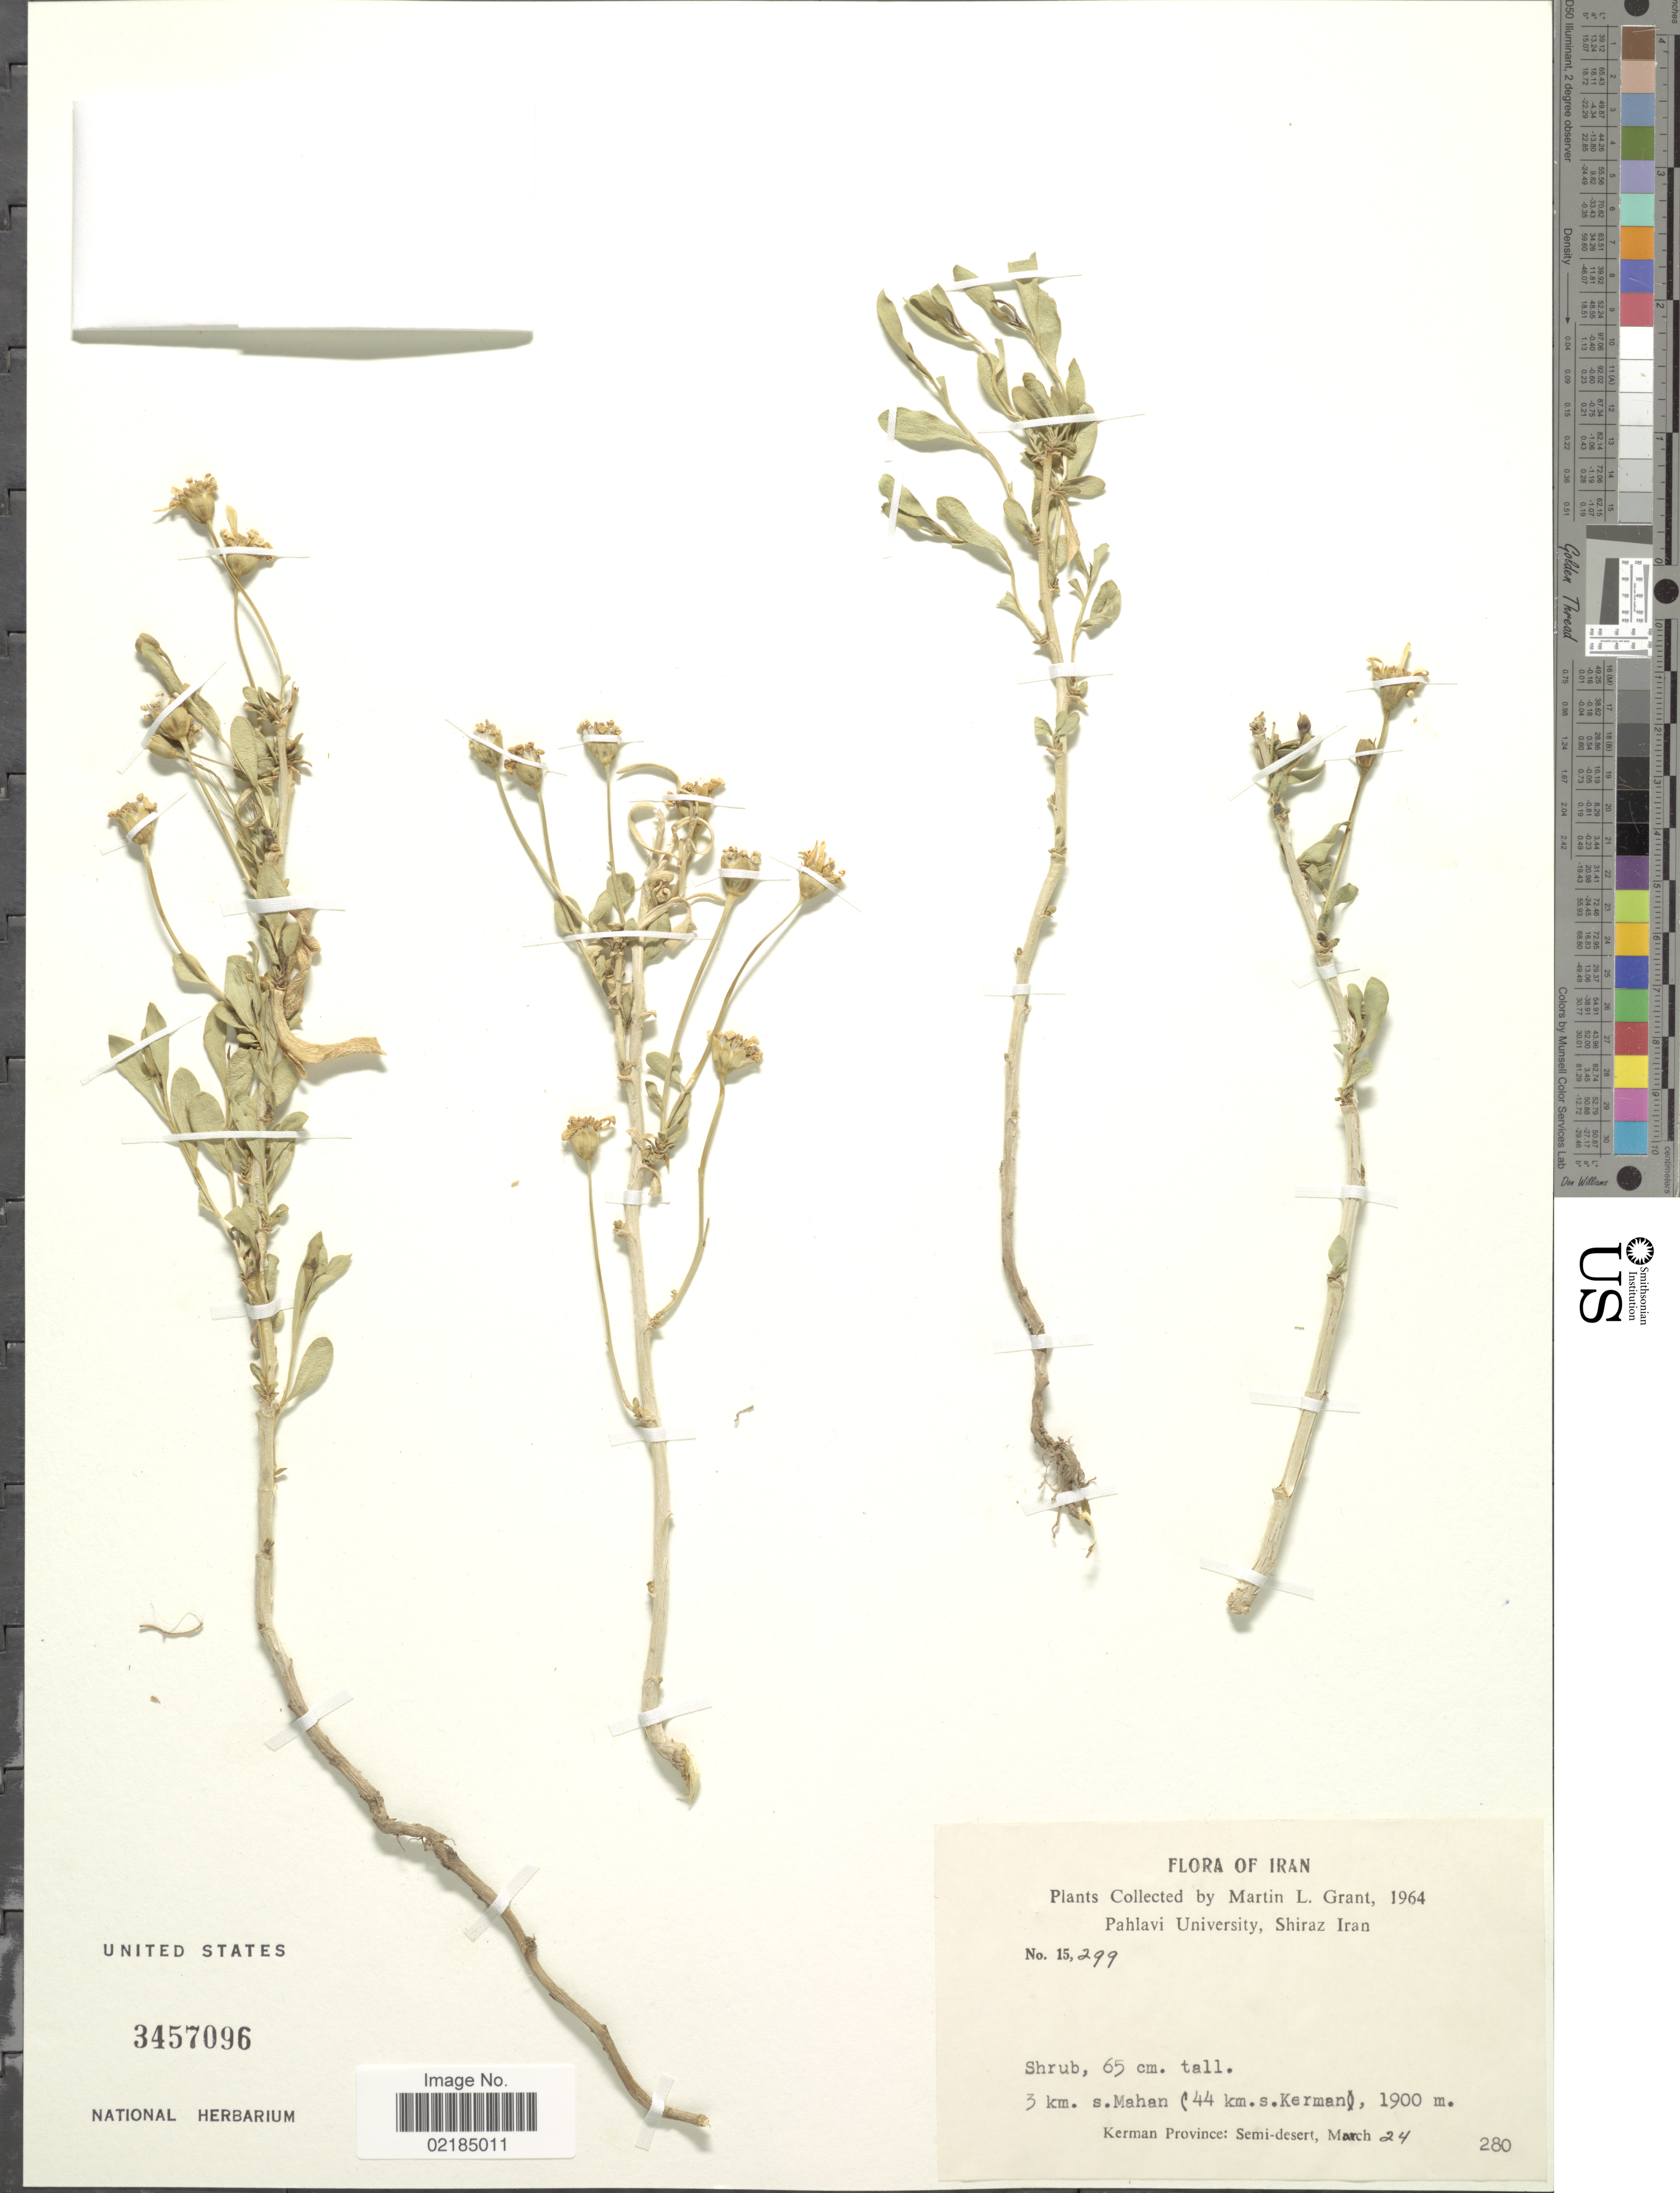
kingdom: Plantae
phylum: Tracheophyta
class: Magnoliopsida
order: Asterales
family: Asteraceae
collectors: M. L. Grant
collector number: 15299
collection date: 1964-03-24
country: Iran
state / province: Kerman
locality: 3 km. s. Mahan (44 km. s. Kerman). Kerman Province: Semi-desert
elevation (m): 1900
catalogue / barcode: US 3457096